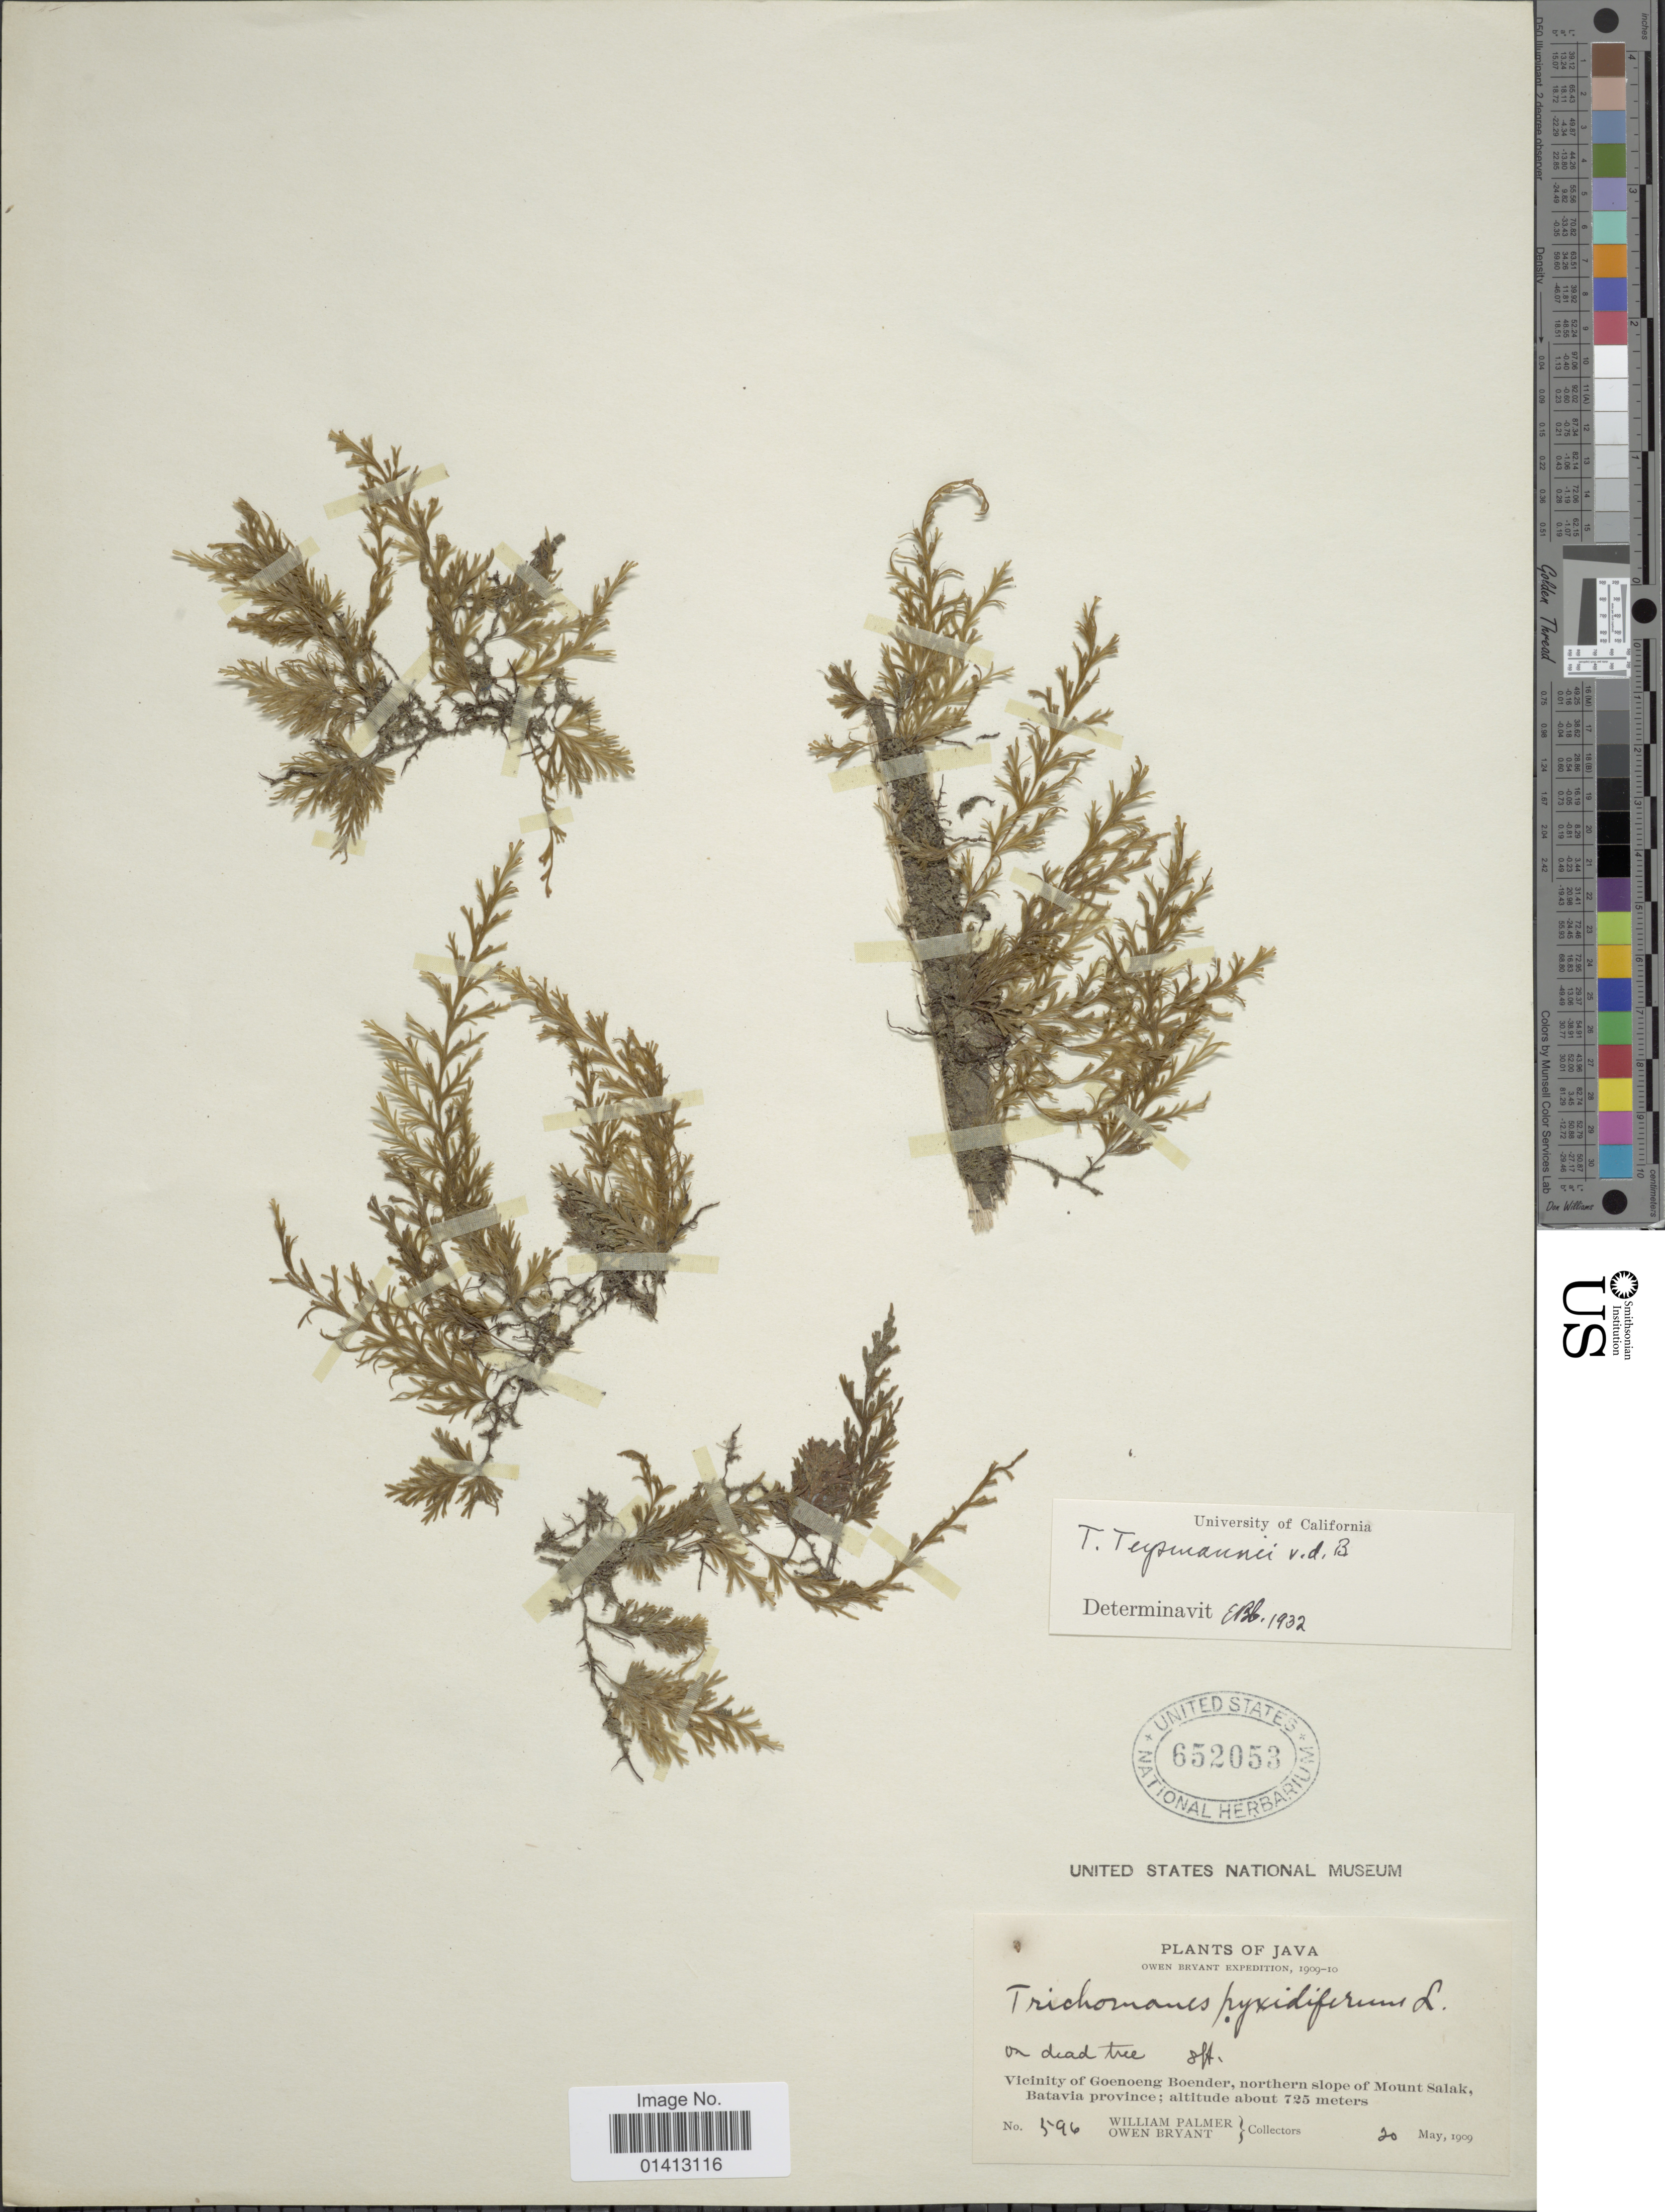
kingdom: Plantae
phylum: Tracheophyta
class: Polypodiopsida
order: Hymenophyllales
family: Hymenophyllaceae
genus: Crepidomanes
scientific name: Crepidomanes teysmannii (Bosch) comb. ined., 2015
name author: (Bosch)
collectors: W. Palmer & O. Bryant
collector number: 596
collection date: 1909-05-20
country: Indonesia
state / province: Java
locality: Vicinity of Goenoeng Boender, northern slope of Mount Salak, Batavia province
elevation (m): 725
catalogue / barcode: US 652053